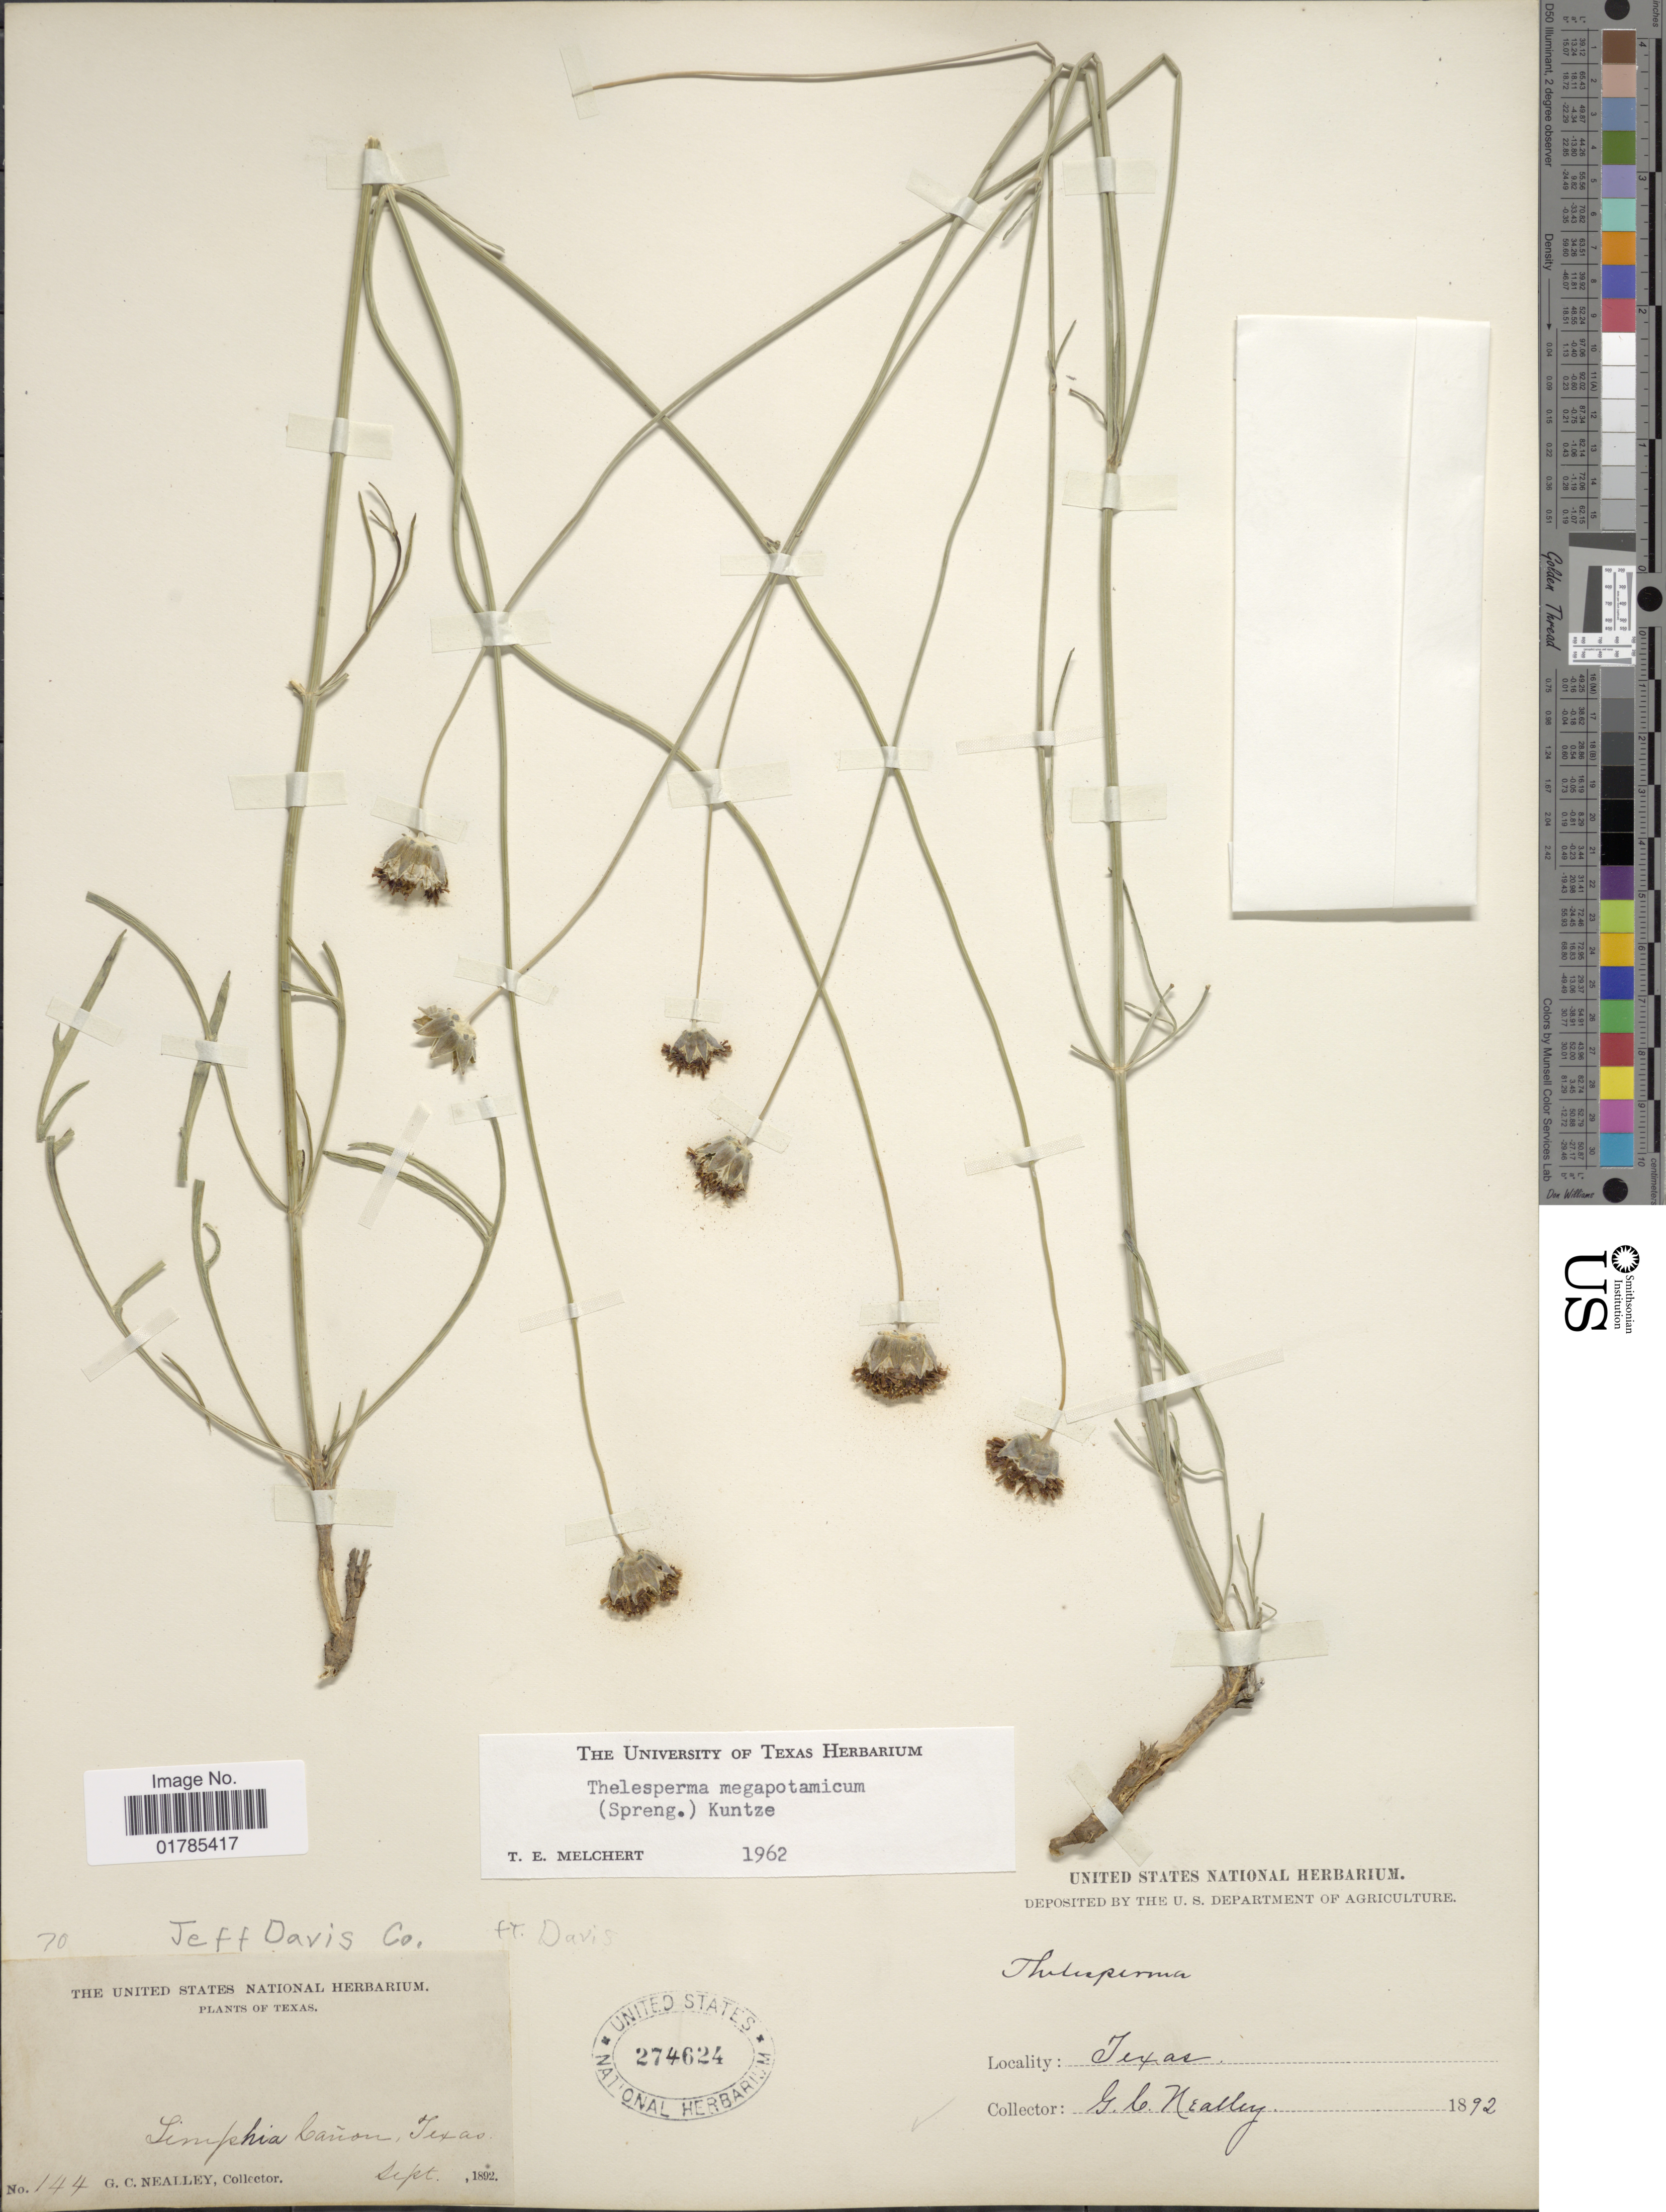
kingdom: Plantae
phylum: Tracheophyta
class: Magnoliopsida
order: Asterales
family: Asteraceae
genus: Thelesperma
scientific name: Thelesperma megapotamicum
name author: (Spreng.) Herter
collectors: G. C. Nealley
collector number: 144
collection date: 1892-09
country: United States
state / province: Texas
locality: Limpia Canon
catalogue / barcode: US 274624